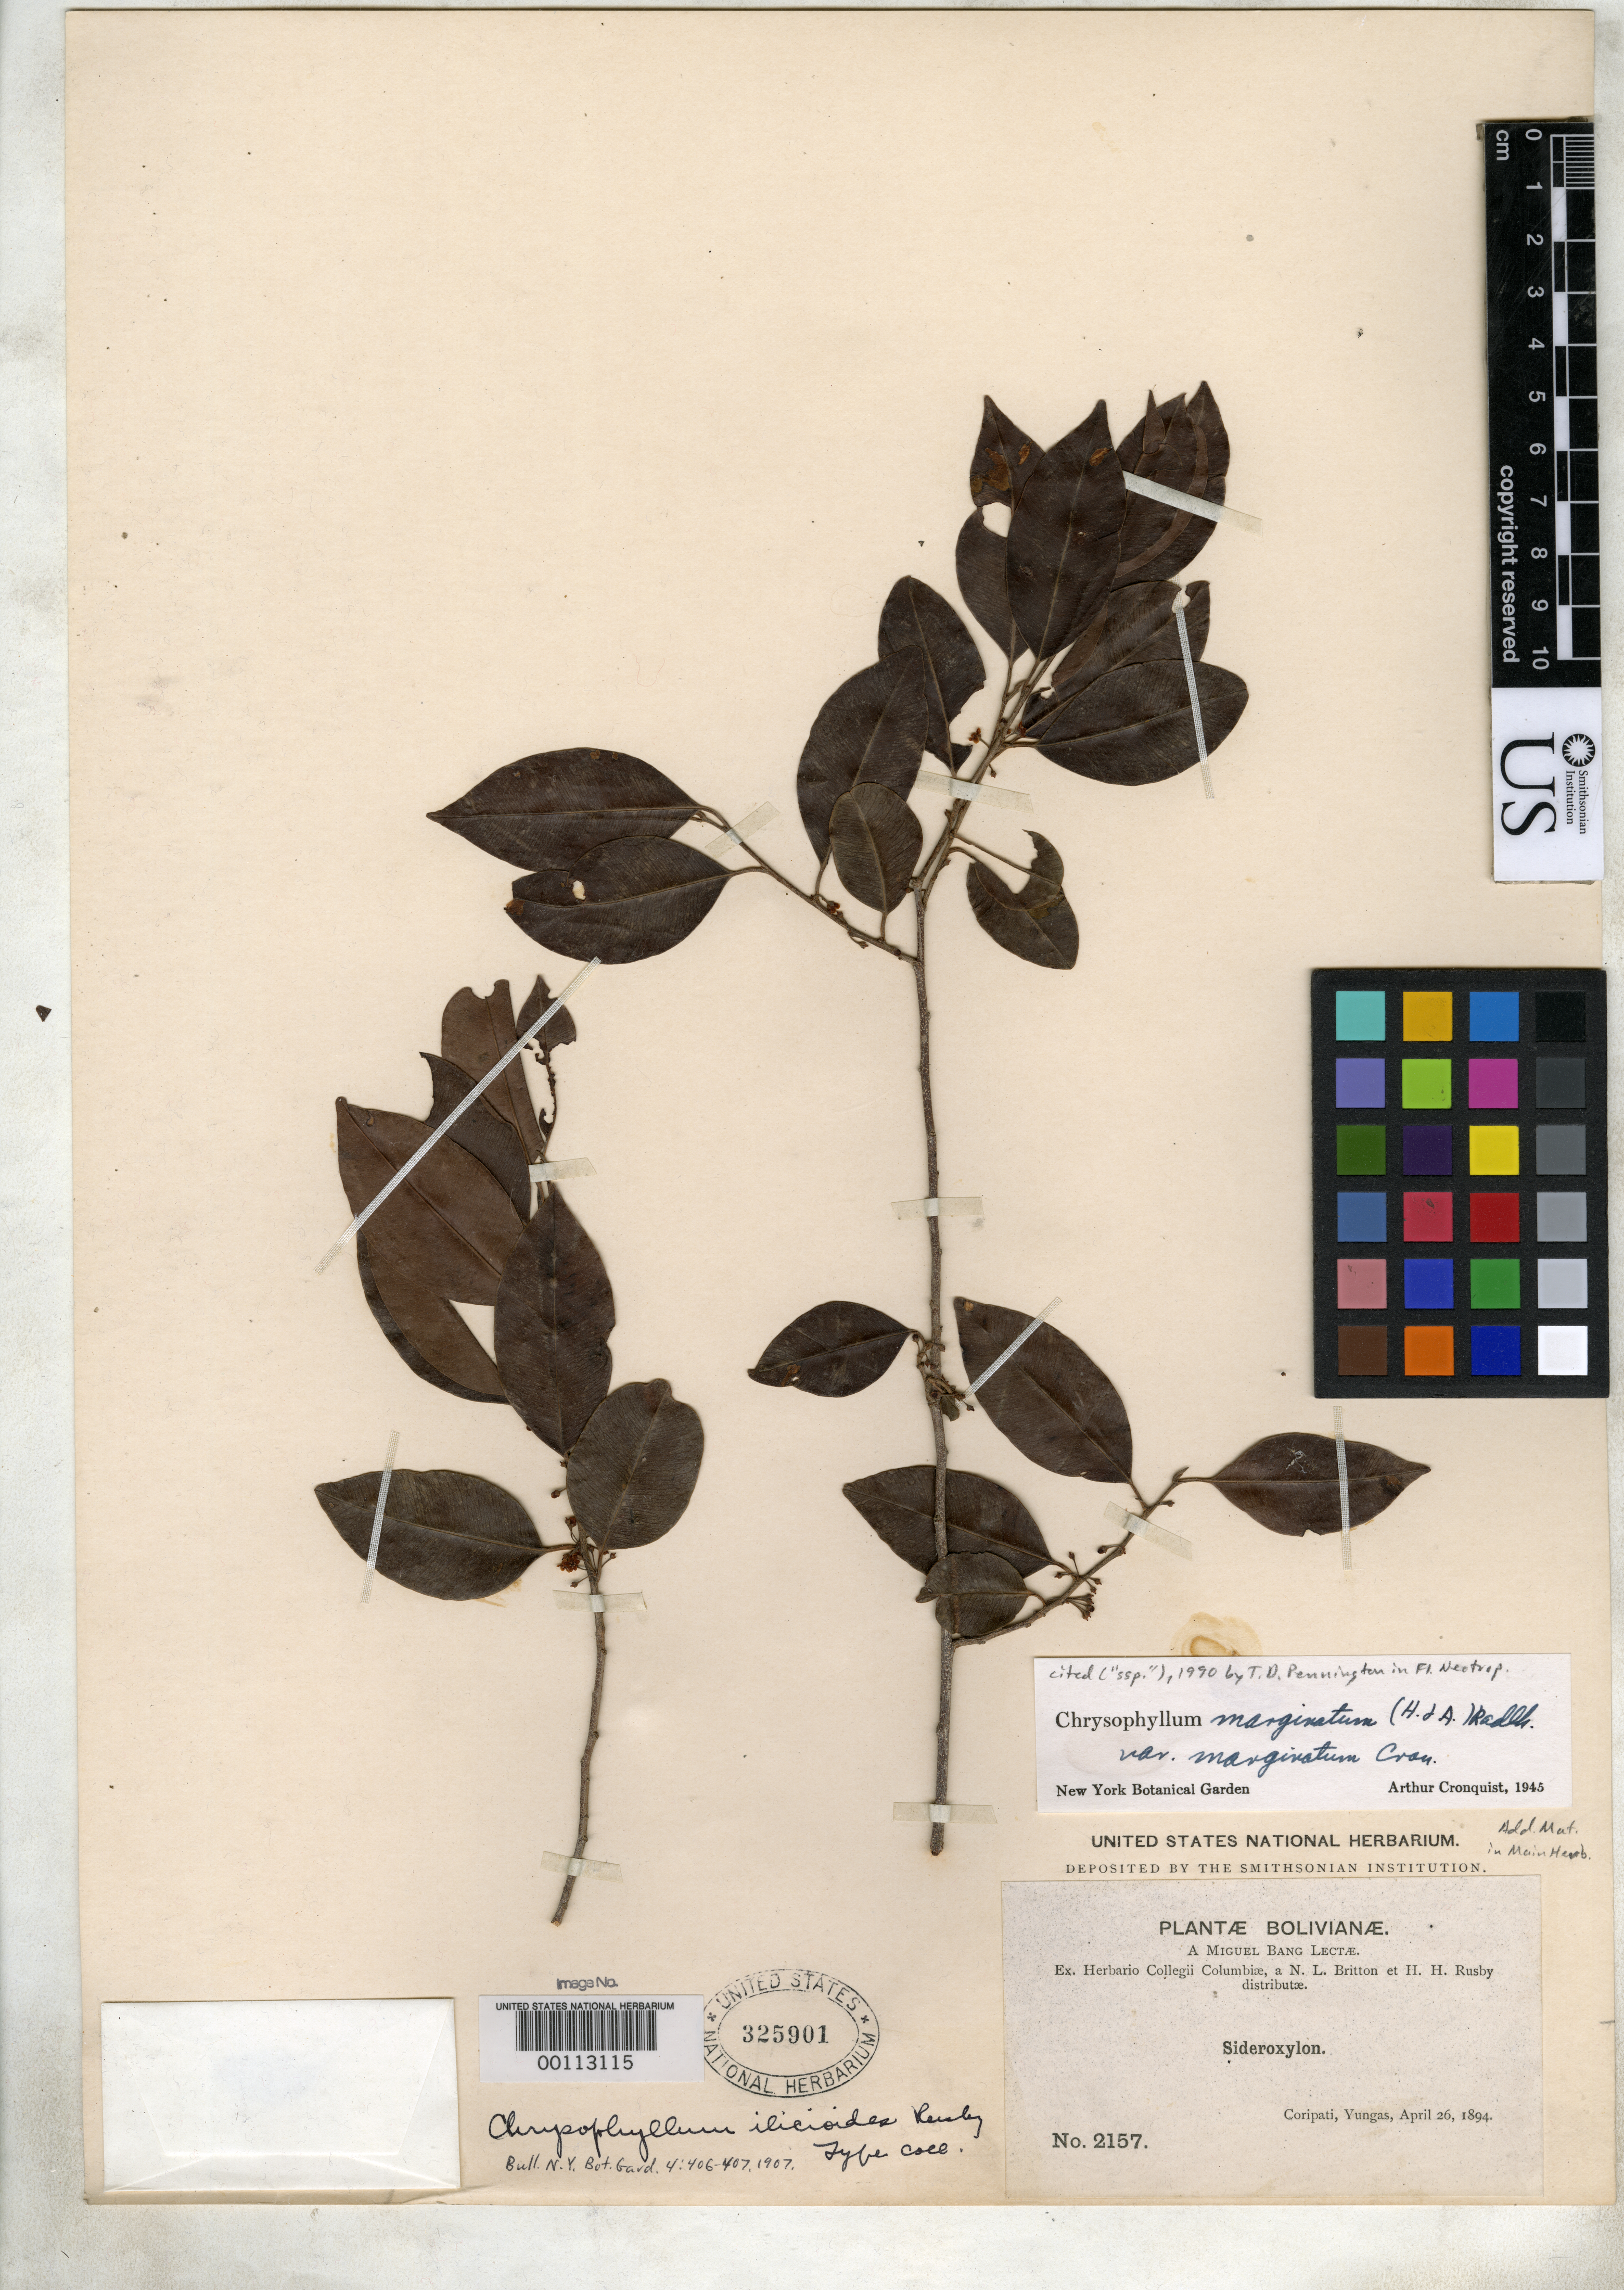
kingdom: Plantae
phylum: Tracheophyta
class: Magnoliopsida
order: Ericales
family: Sapotaceae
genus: Chrysophyllum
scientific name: Chrysophyllum ilicioides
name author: Rusby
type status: Isotype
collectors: M. Bang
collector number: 2157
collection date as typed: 26 Apr 1894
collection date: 1894-04-26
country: Bolivia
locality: Mapiri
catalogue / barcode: US 325901